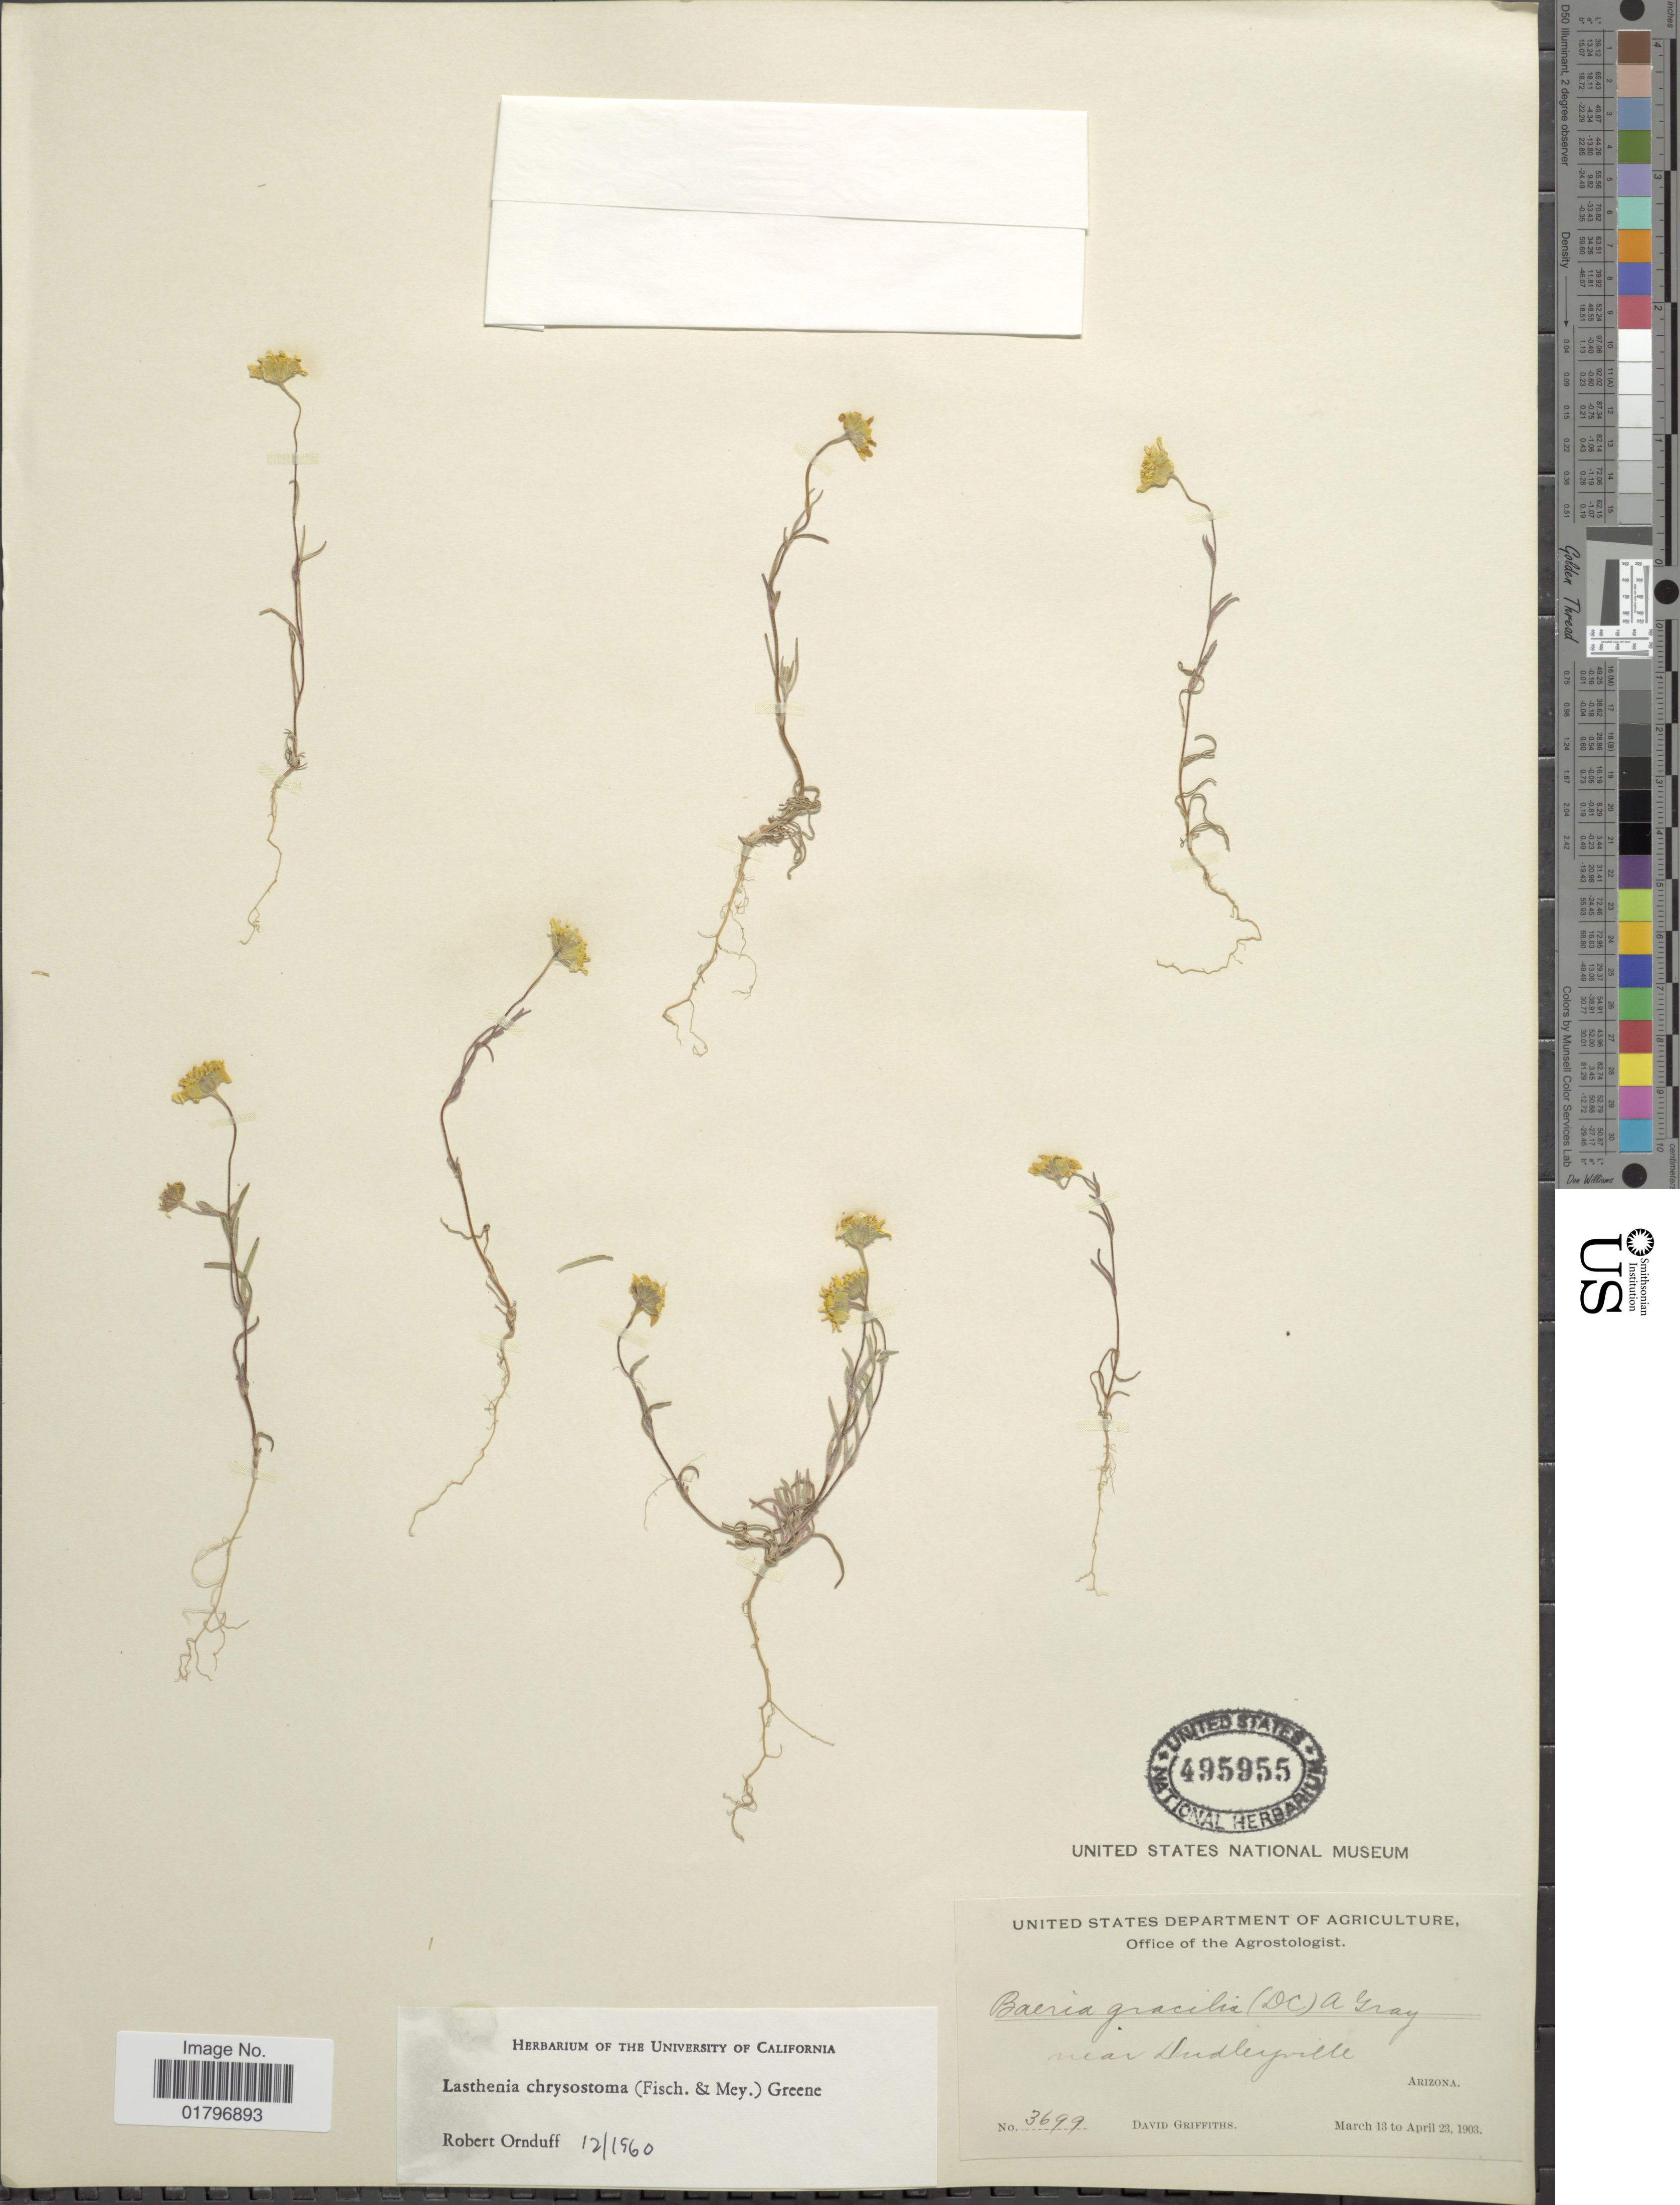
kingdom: Plantae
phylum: Tracheophyta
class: Magnoliopsida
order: Asterales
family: Asteraceae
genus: Lasthenia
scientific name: Lasthenia chrysostoma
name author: (Fisch. & C.A. Mey.) Greene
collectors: D. Griffiths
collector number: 3699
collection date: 1903-03-13/1903-04-23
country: United States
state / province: Arizona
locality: Near Dudleyville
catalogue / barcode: US 495955